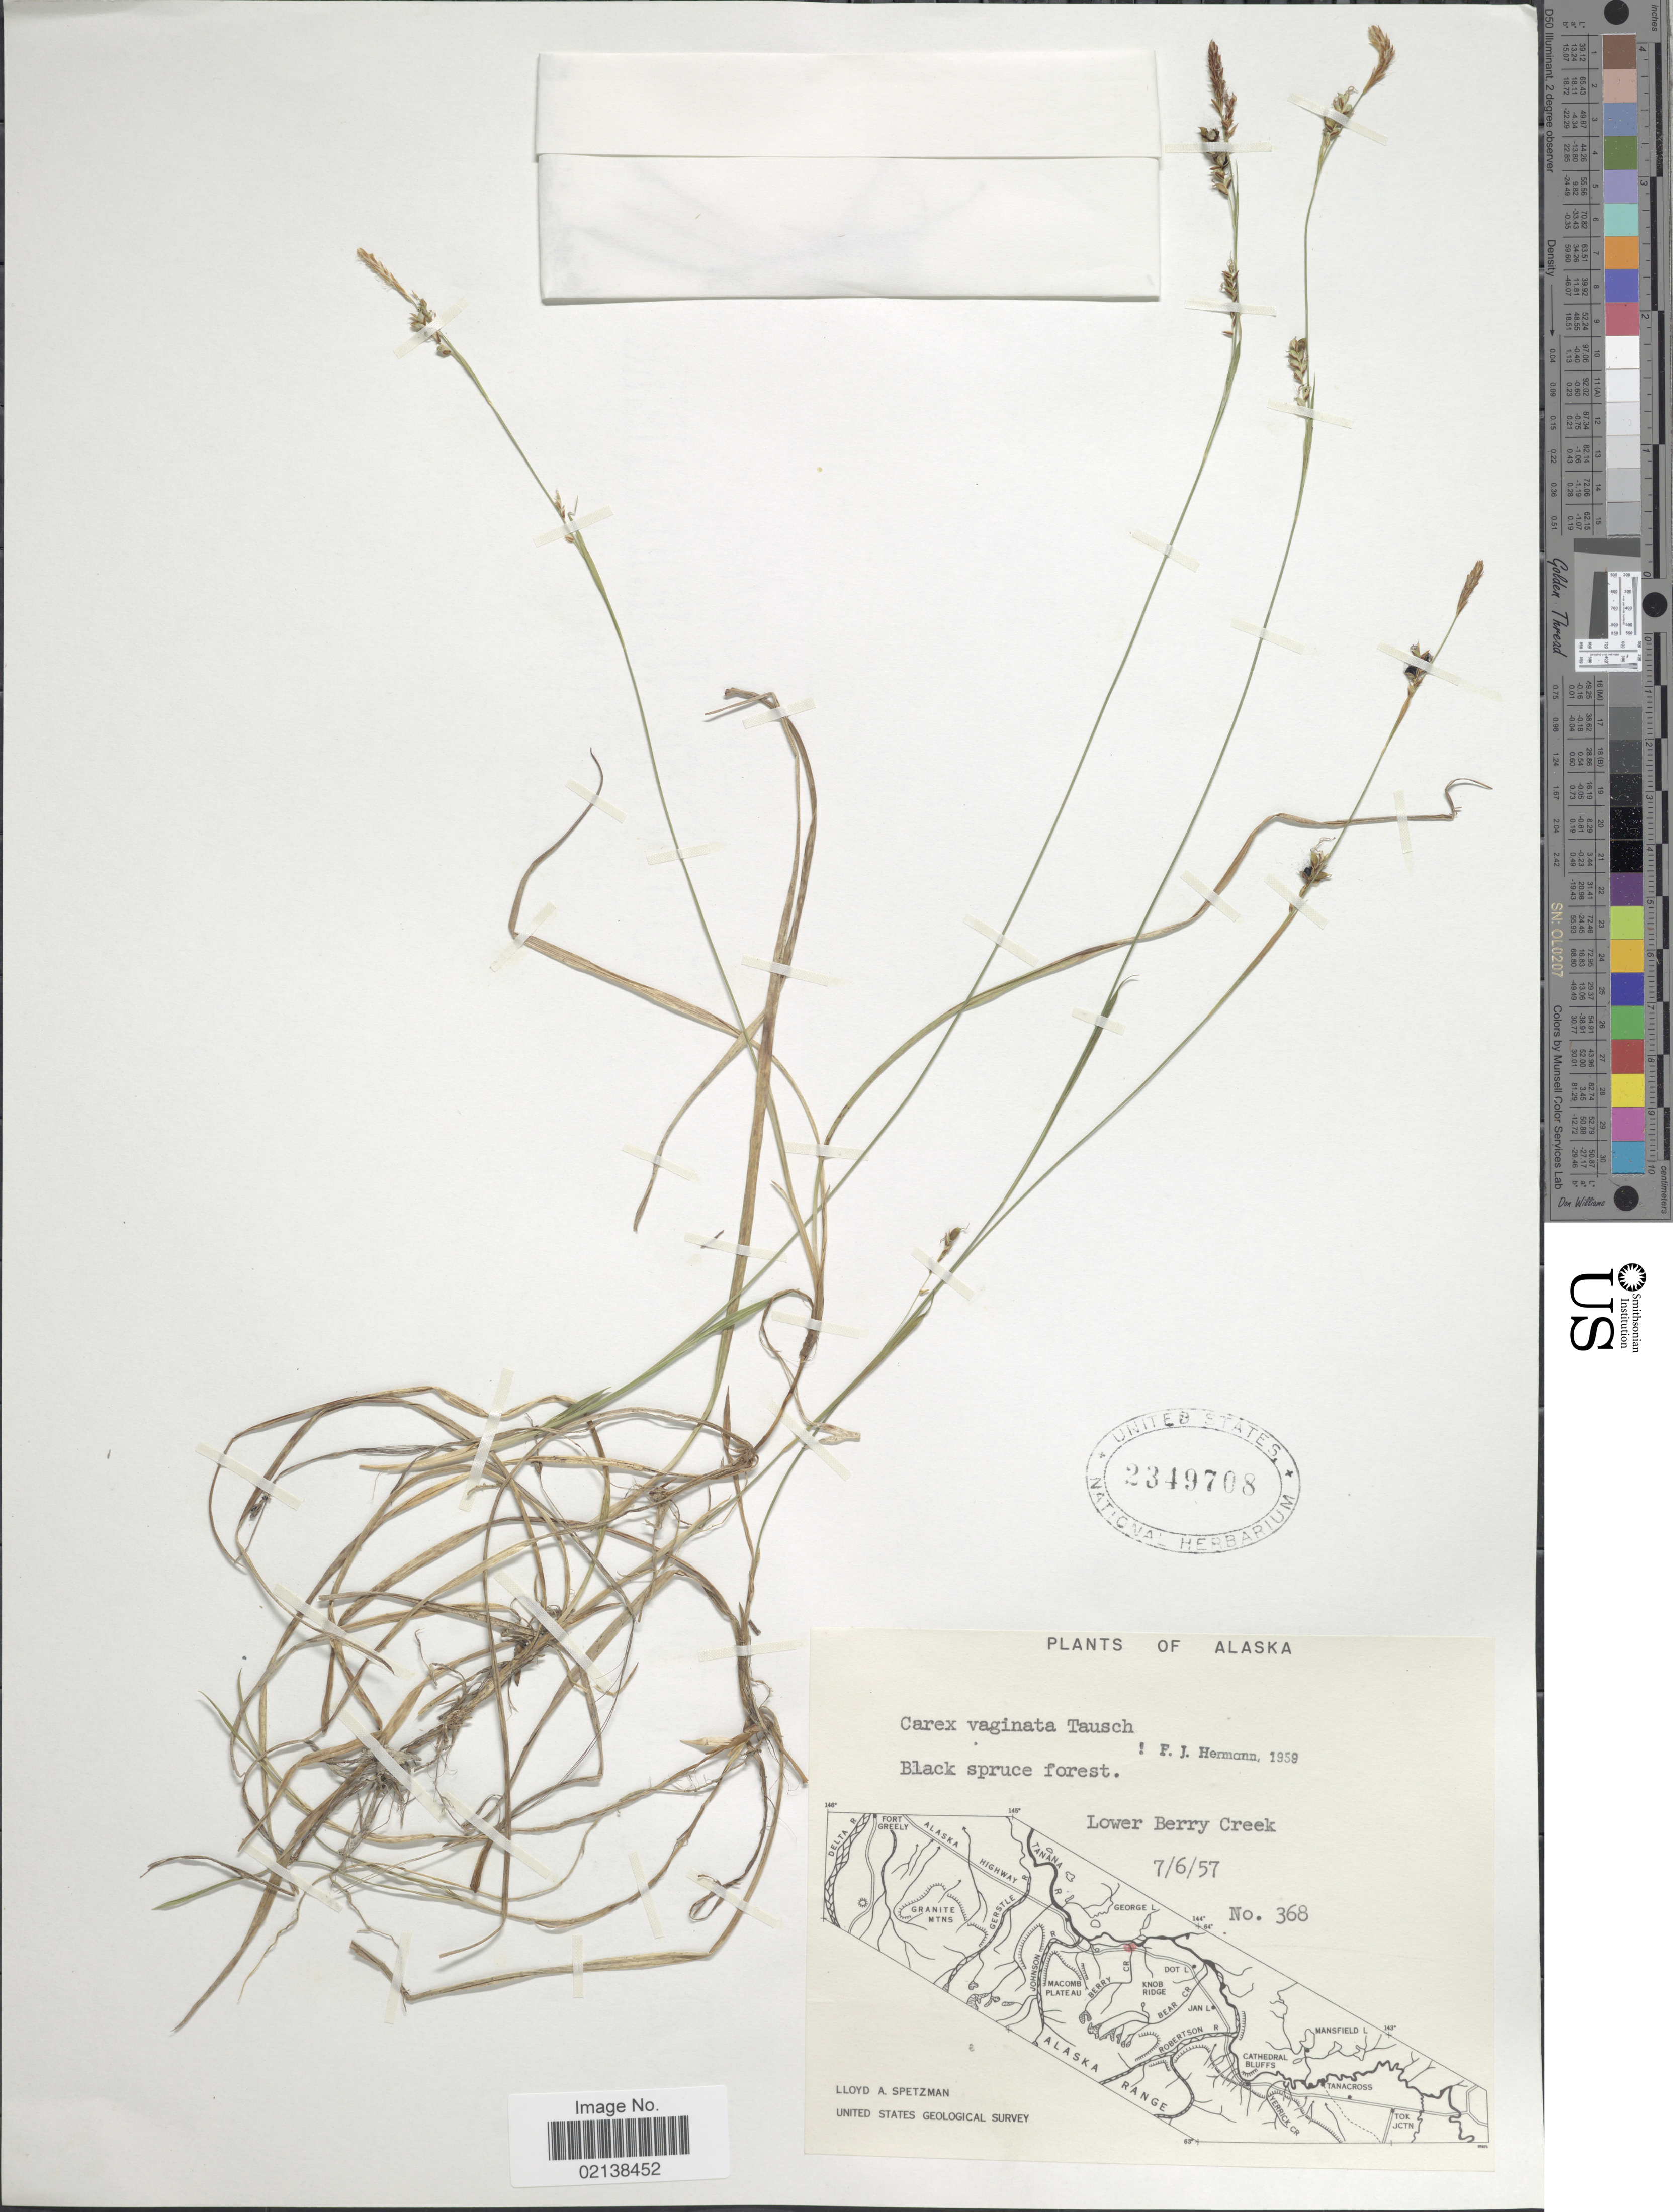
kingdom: Plantae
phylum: Tracheophyta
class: Liliopsida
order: Poales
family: Cyperaceae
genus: Carex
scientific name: Carex vaginata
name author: Tausch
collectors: L. Spetzman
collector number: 368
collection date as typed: Transcribed d/m/y: 6/7/57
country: United States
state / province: Alaska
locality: Black spruce forest, Lower Berry Creek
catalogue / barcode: US 2349708